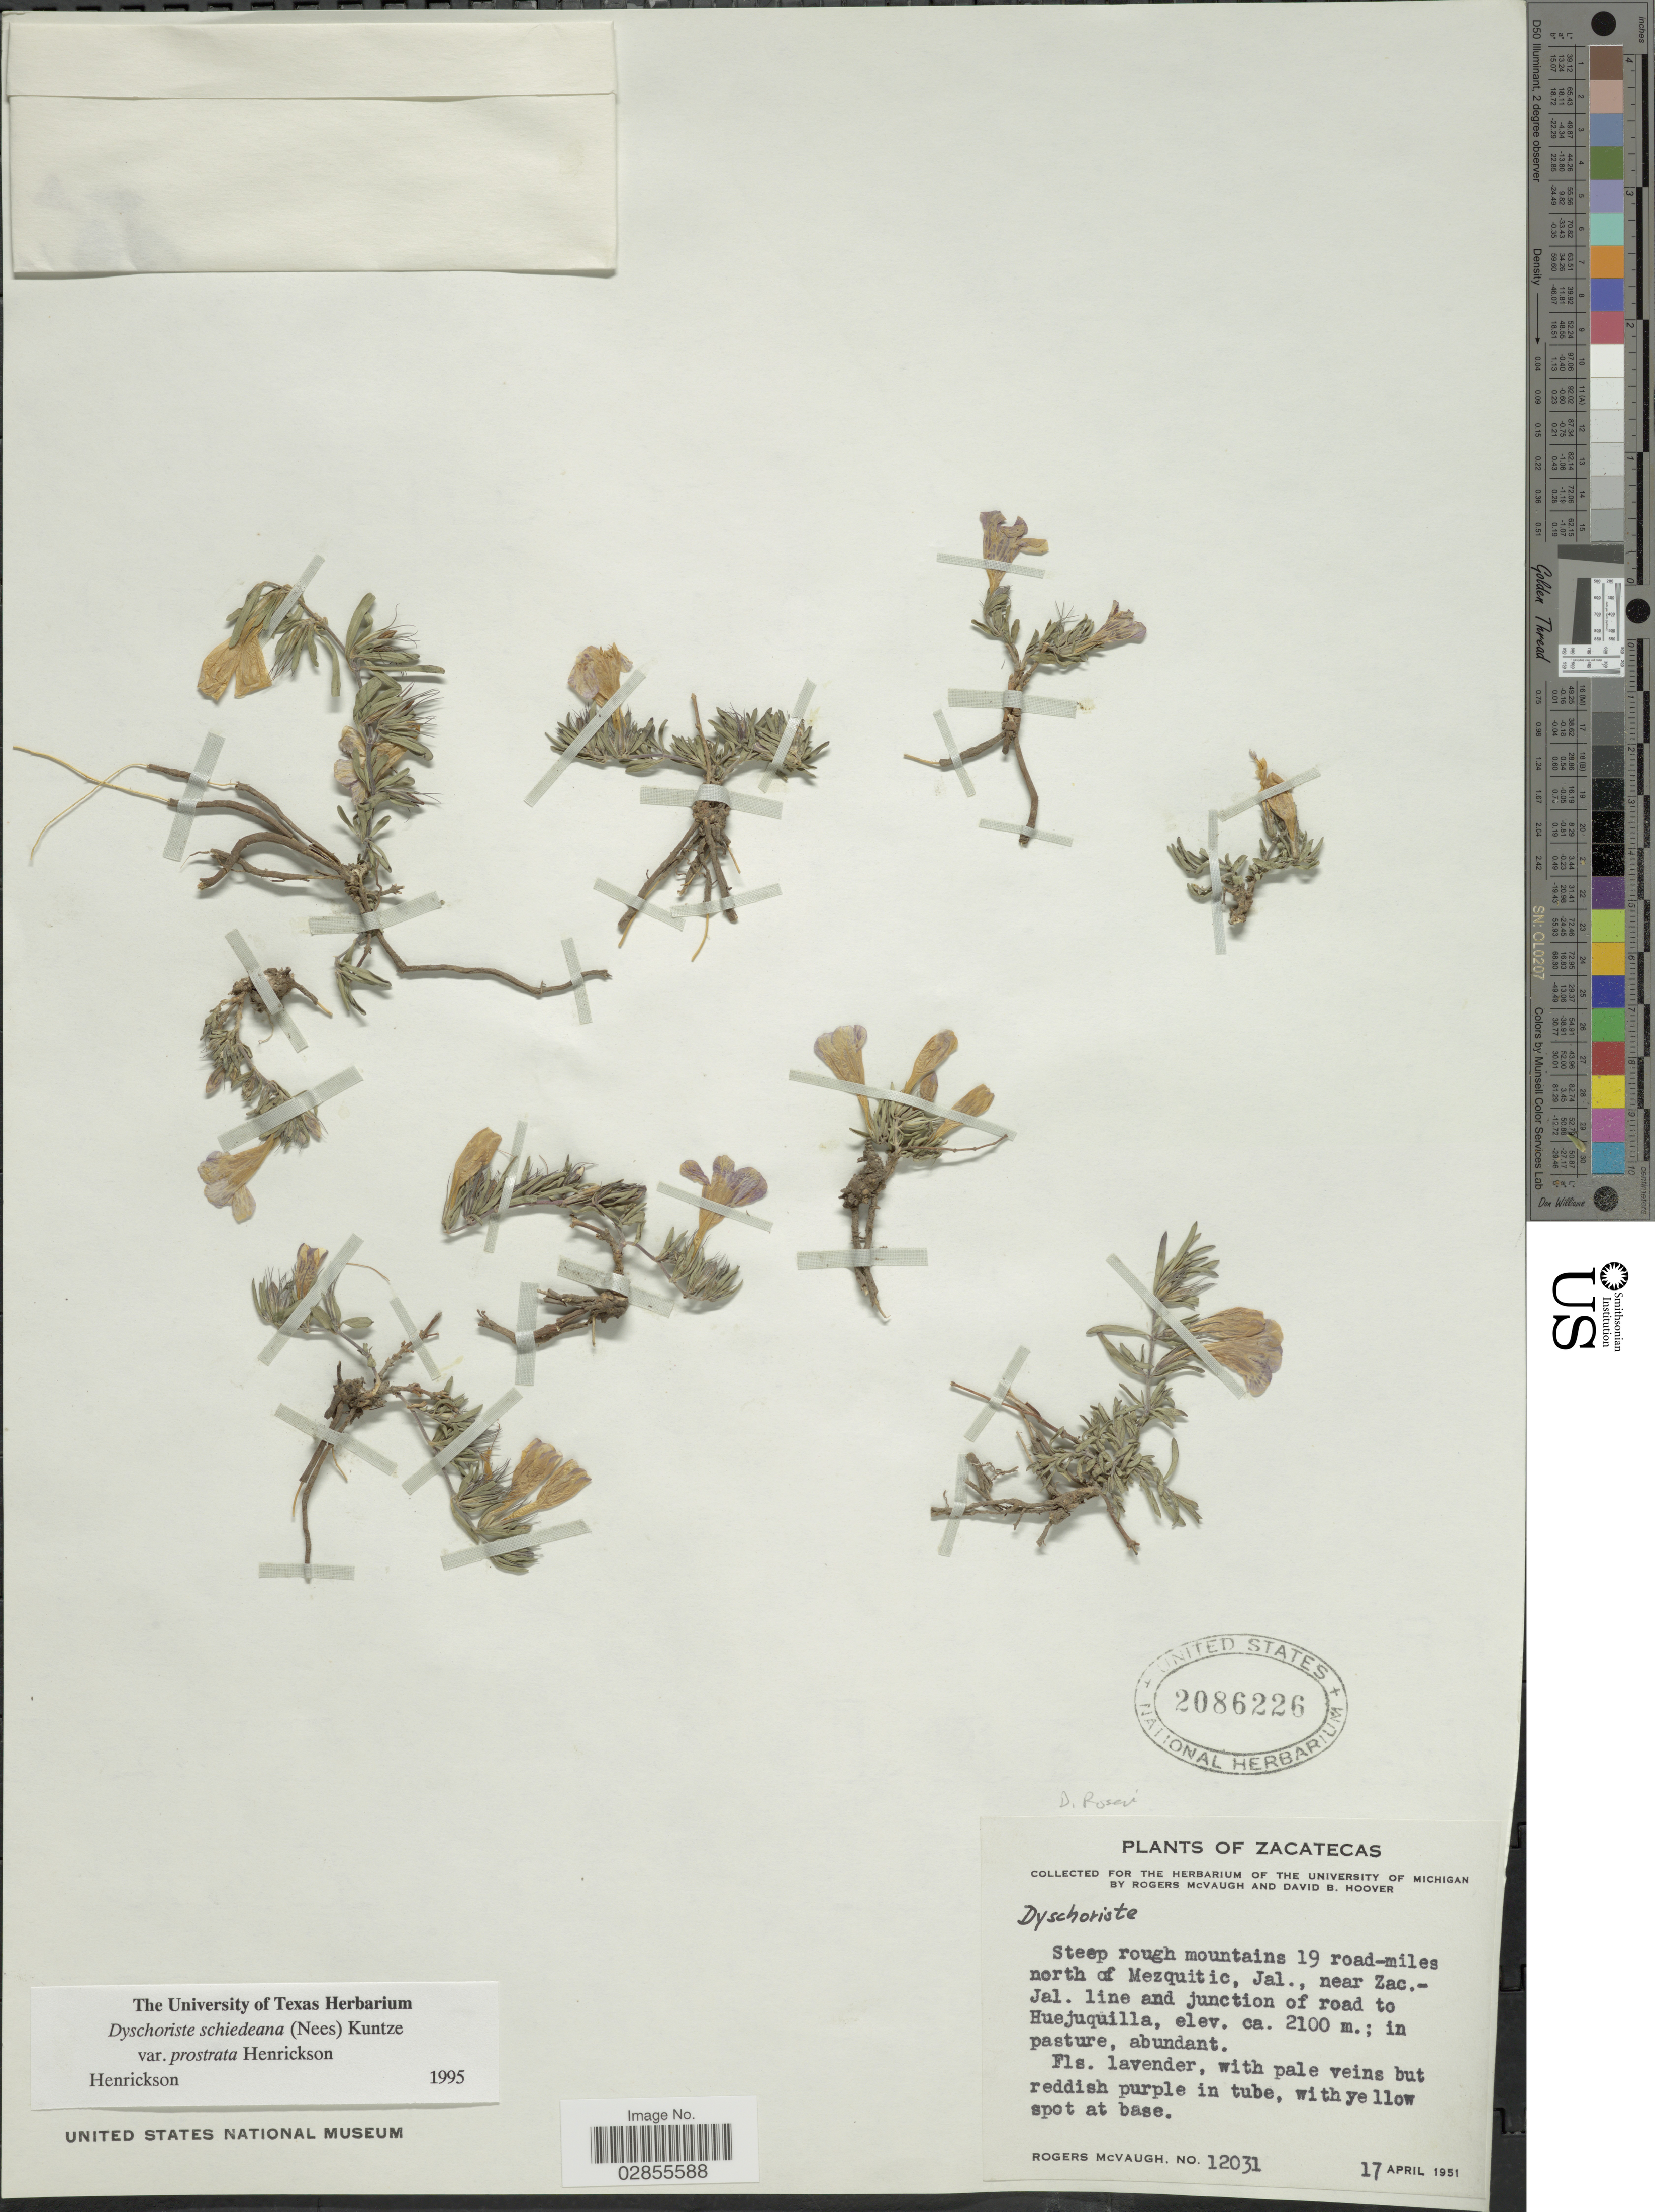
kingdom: Plantae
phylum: Tracheophyta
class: Magnoliopsida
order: Lamiales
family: Acanthaceae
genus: Dyschoriste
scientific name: Dyschoriste schiedeana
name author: (Nees) Kuntze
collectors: R. McVaugh & D. B. Hoover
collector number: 12031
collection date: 1951-04-17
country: Mexico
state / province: Zacatecas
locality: Steep rough mountains 19 road-miles north of Mezquitic, Jal., near Zac.-Jal. line and junction of road to Huejuquilla.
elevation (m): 2100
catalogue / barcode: US 2086226